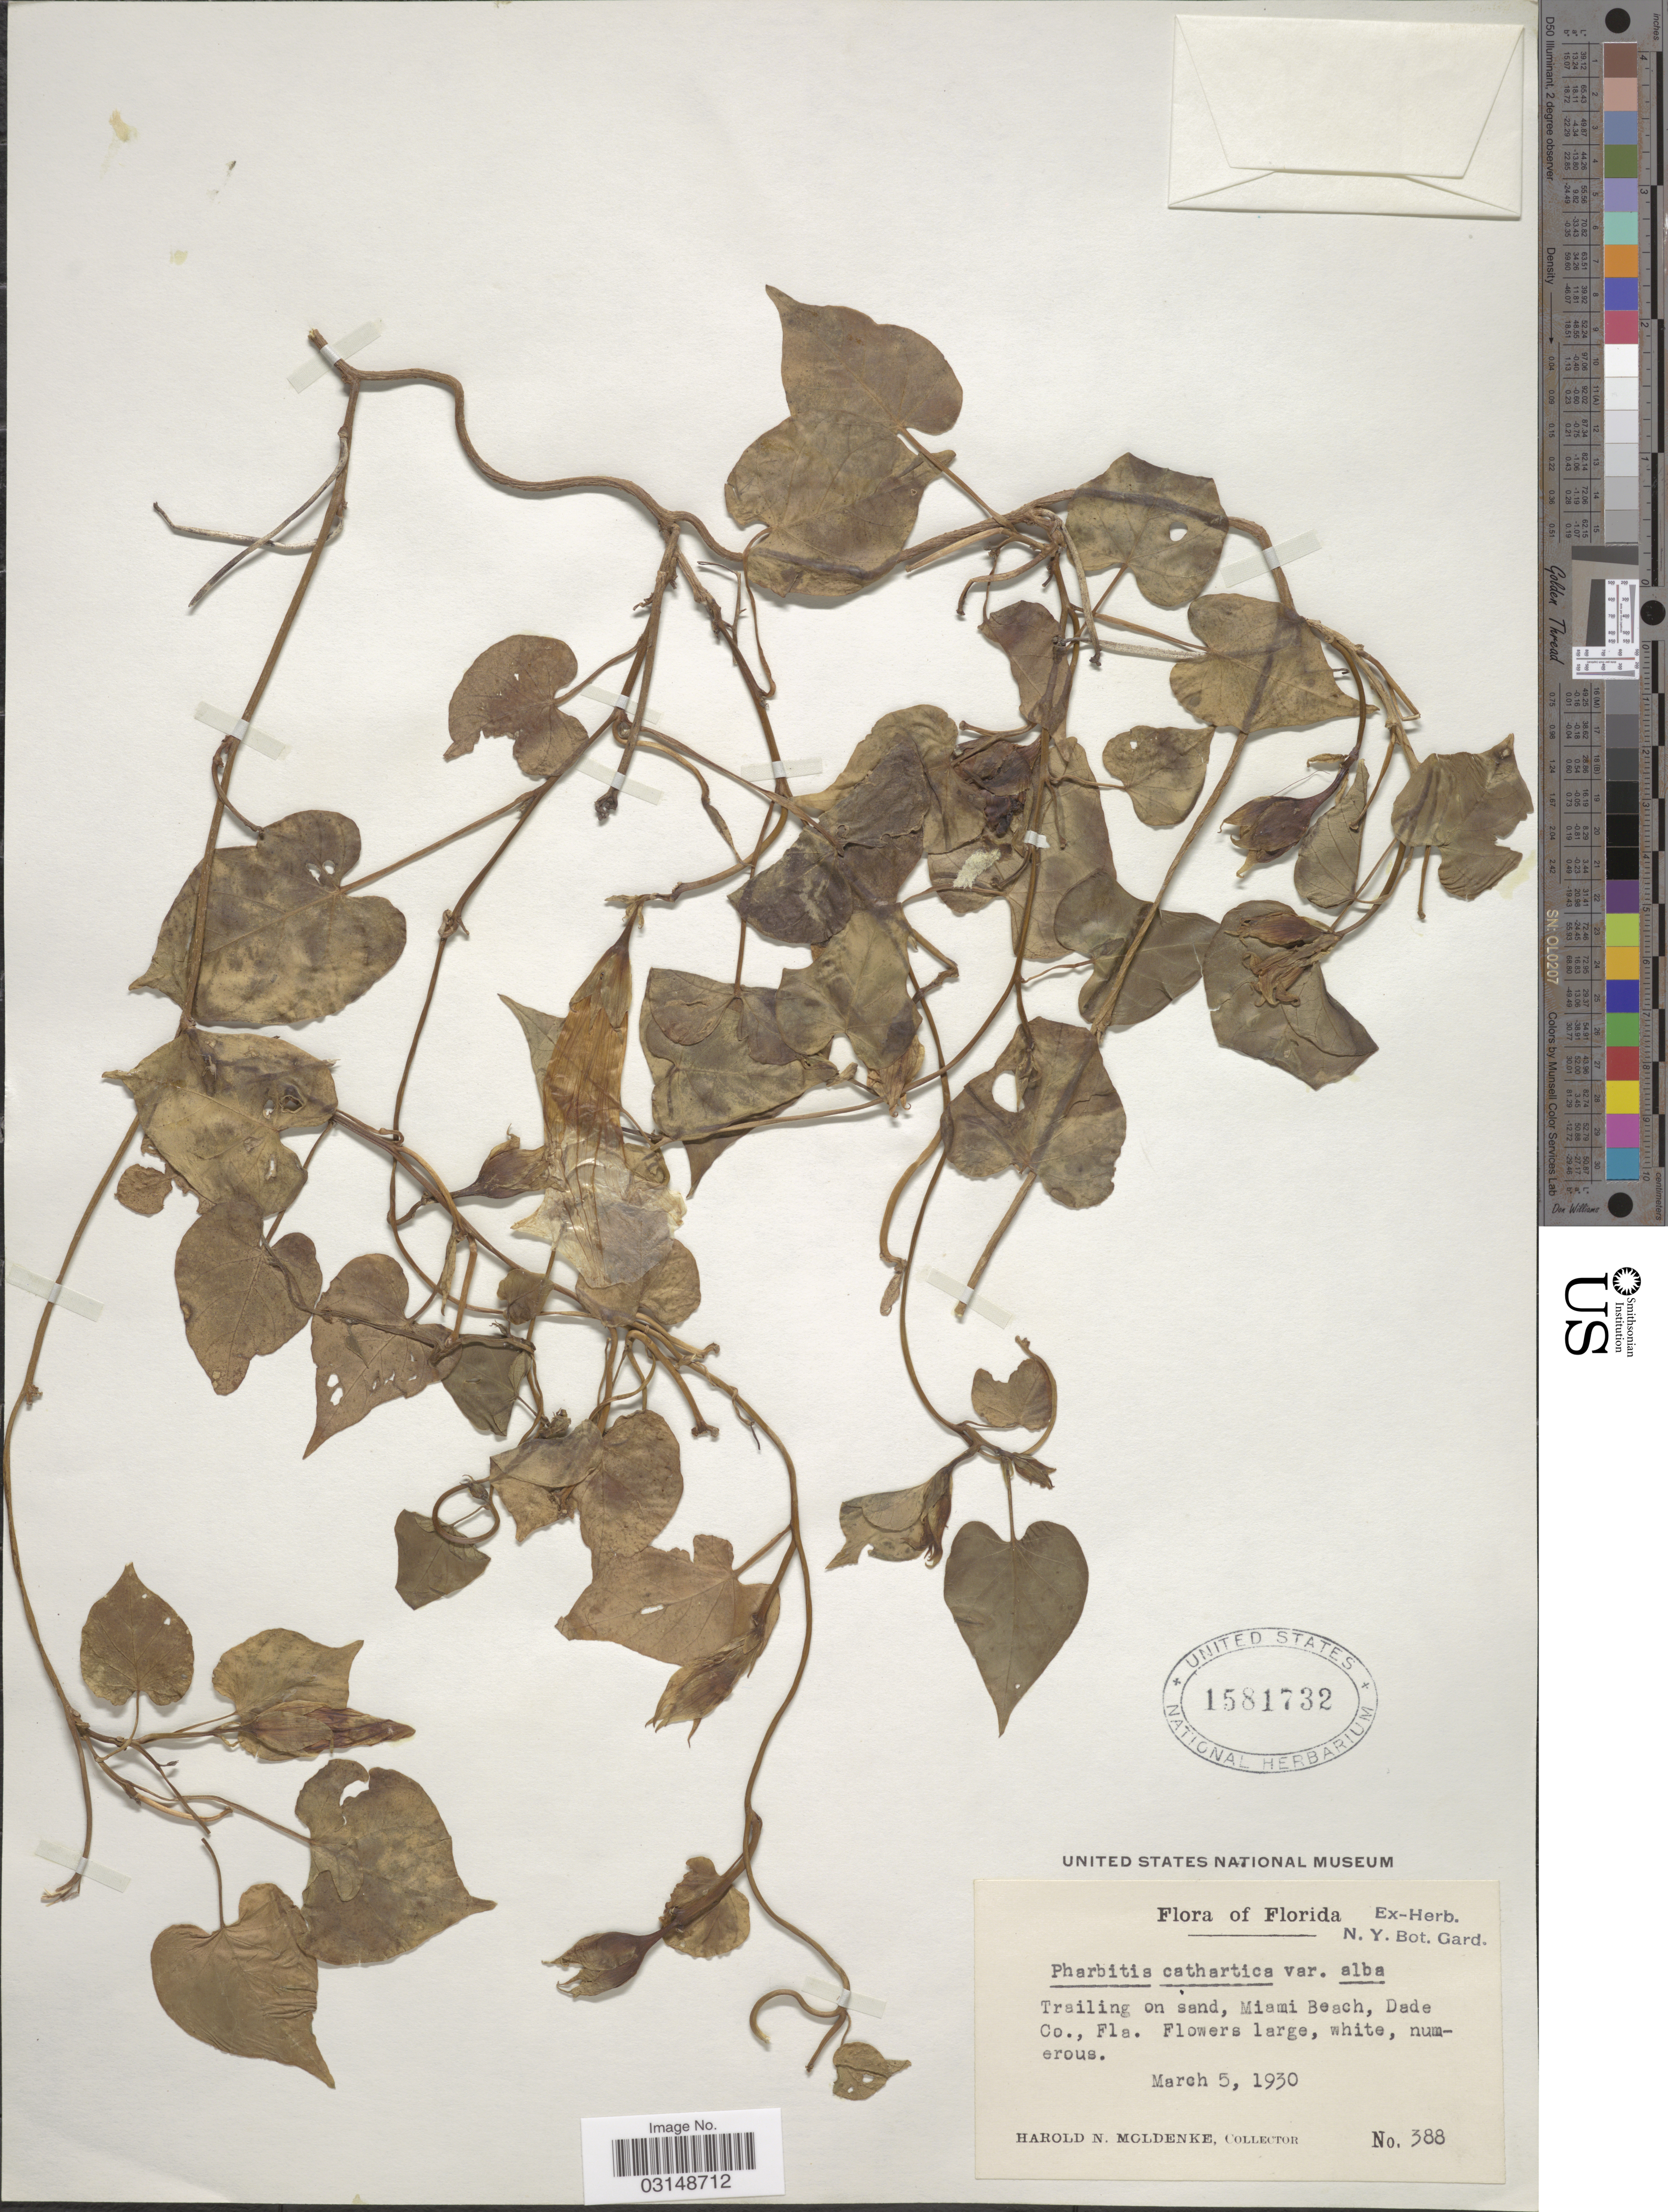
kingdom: Plantae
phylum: Tracheophyta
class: Magnoliopsida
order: Solanales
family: Convolvulaceae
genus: Ipomoea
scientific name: Ipomoea indica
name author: (Burm.) Merr.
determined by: Strong, Mark T., (BOT), Smithsonian Institution - National Museum of Natural History (UNITED STATES)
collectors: H. N. Moldenke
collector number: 388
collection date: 1930-03-05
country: United States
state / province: Florida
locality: Miami Beach, Dade Co.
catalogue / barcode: US 1581732